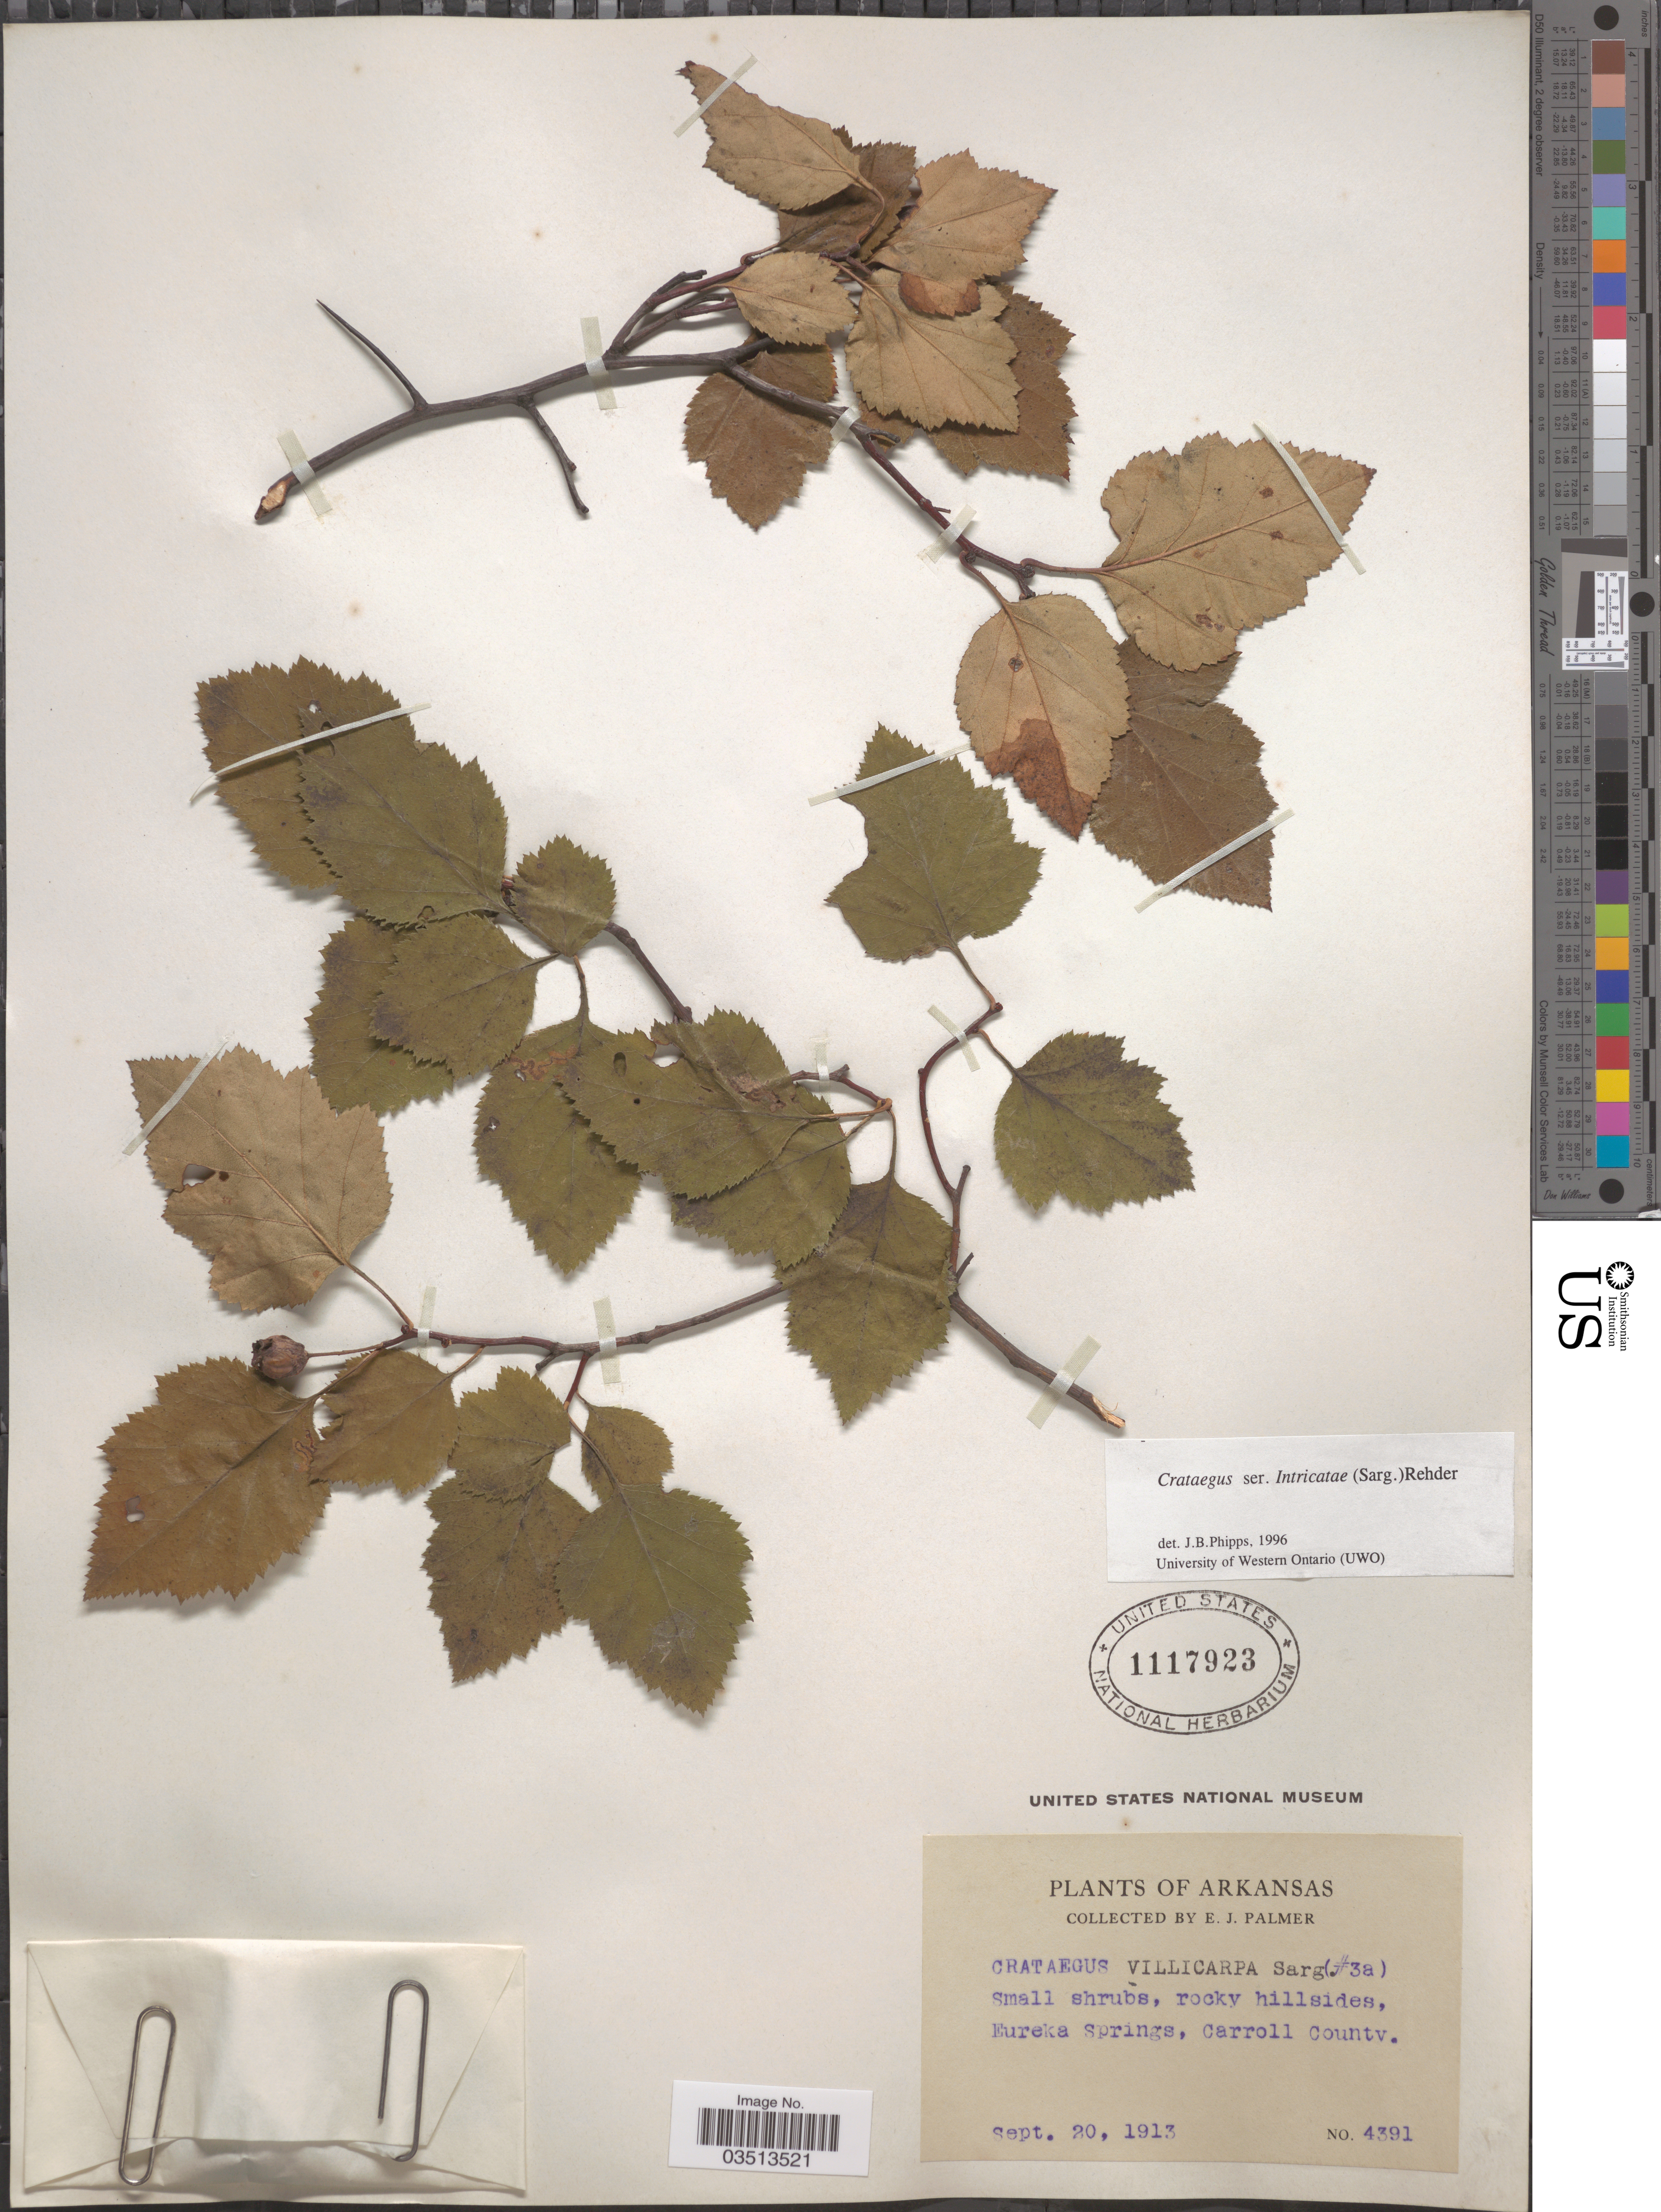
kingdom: Plantae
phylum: Tracheophyta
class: Magnoliopsida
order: Rosales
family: Rosaceae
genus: Crataegus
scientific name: Crataegus biltmoreana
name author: Beadle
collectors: E. J. Palmer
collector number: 4391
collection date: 1913-09-20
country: United States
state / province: Arkansas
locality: Eureka Springs, Carroll County.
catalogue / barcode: US 1117923